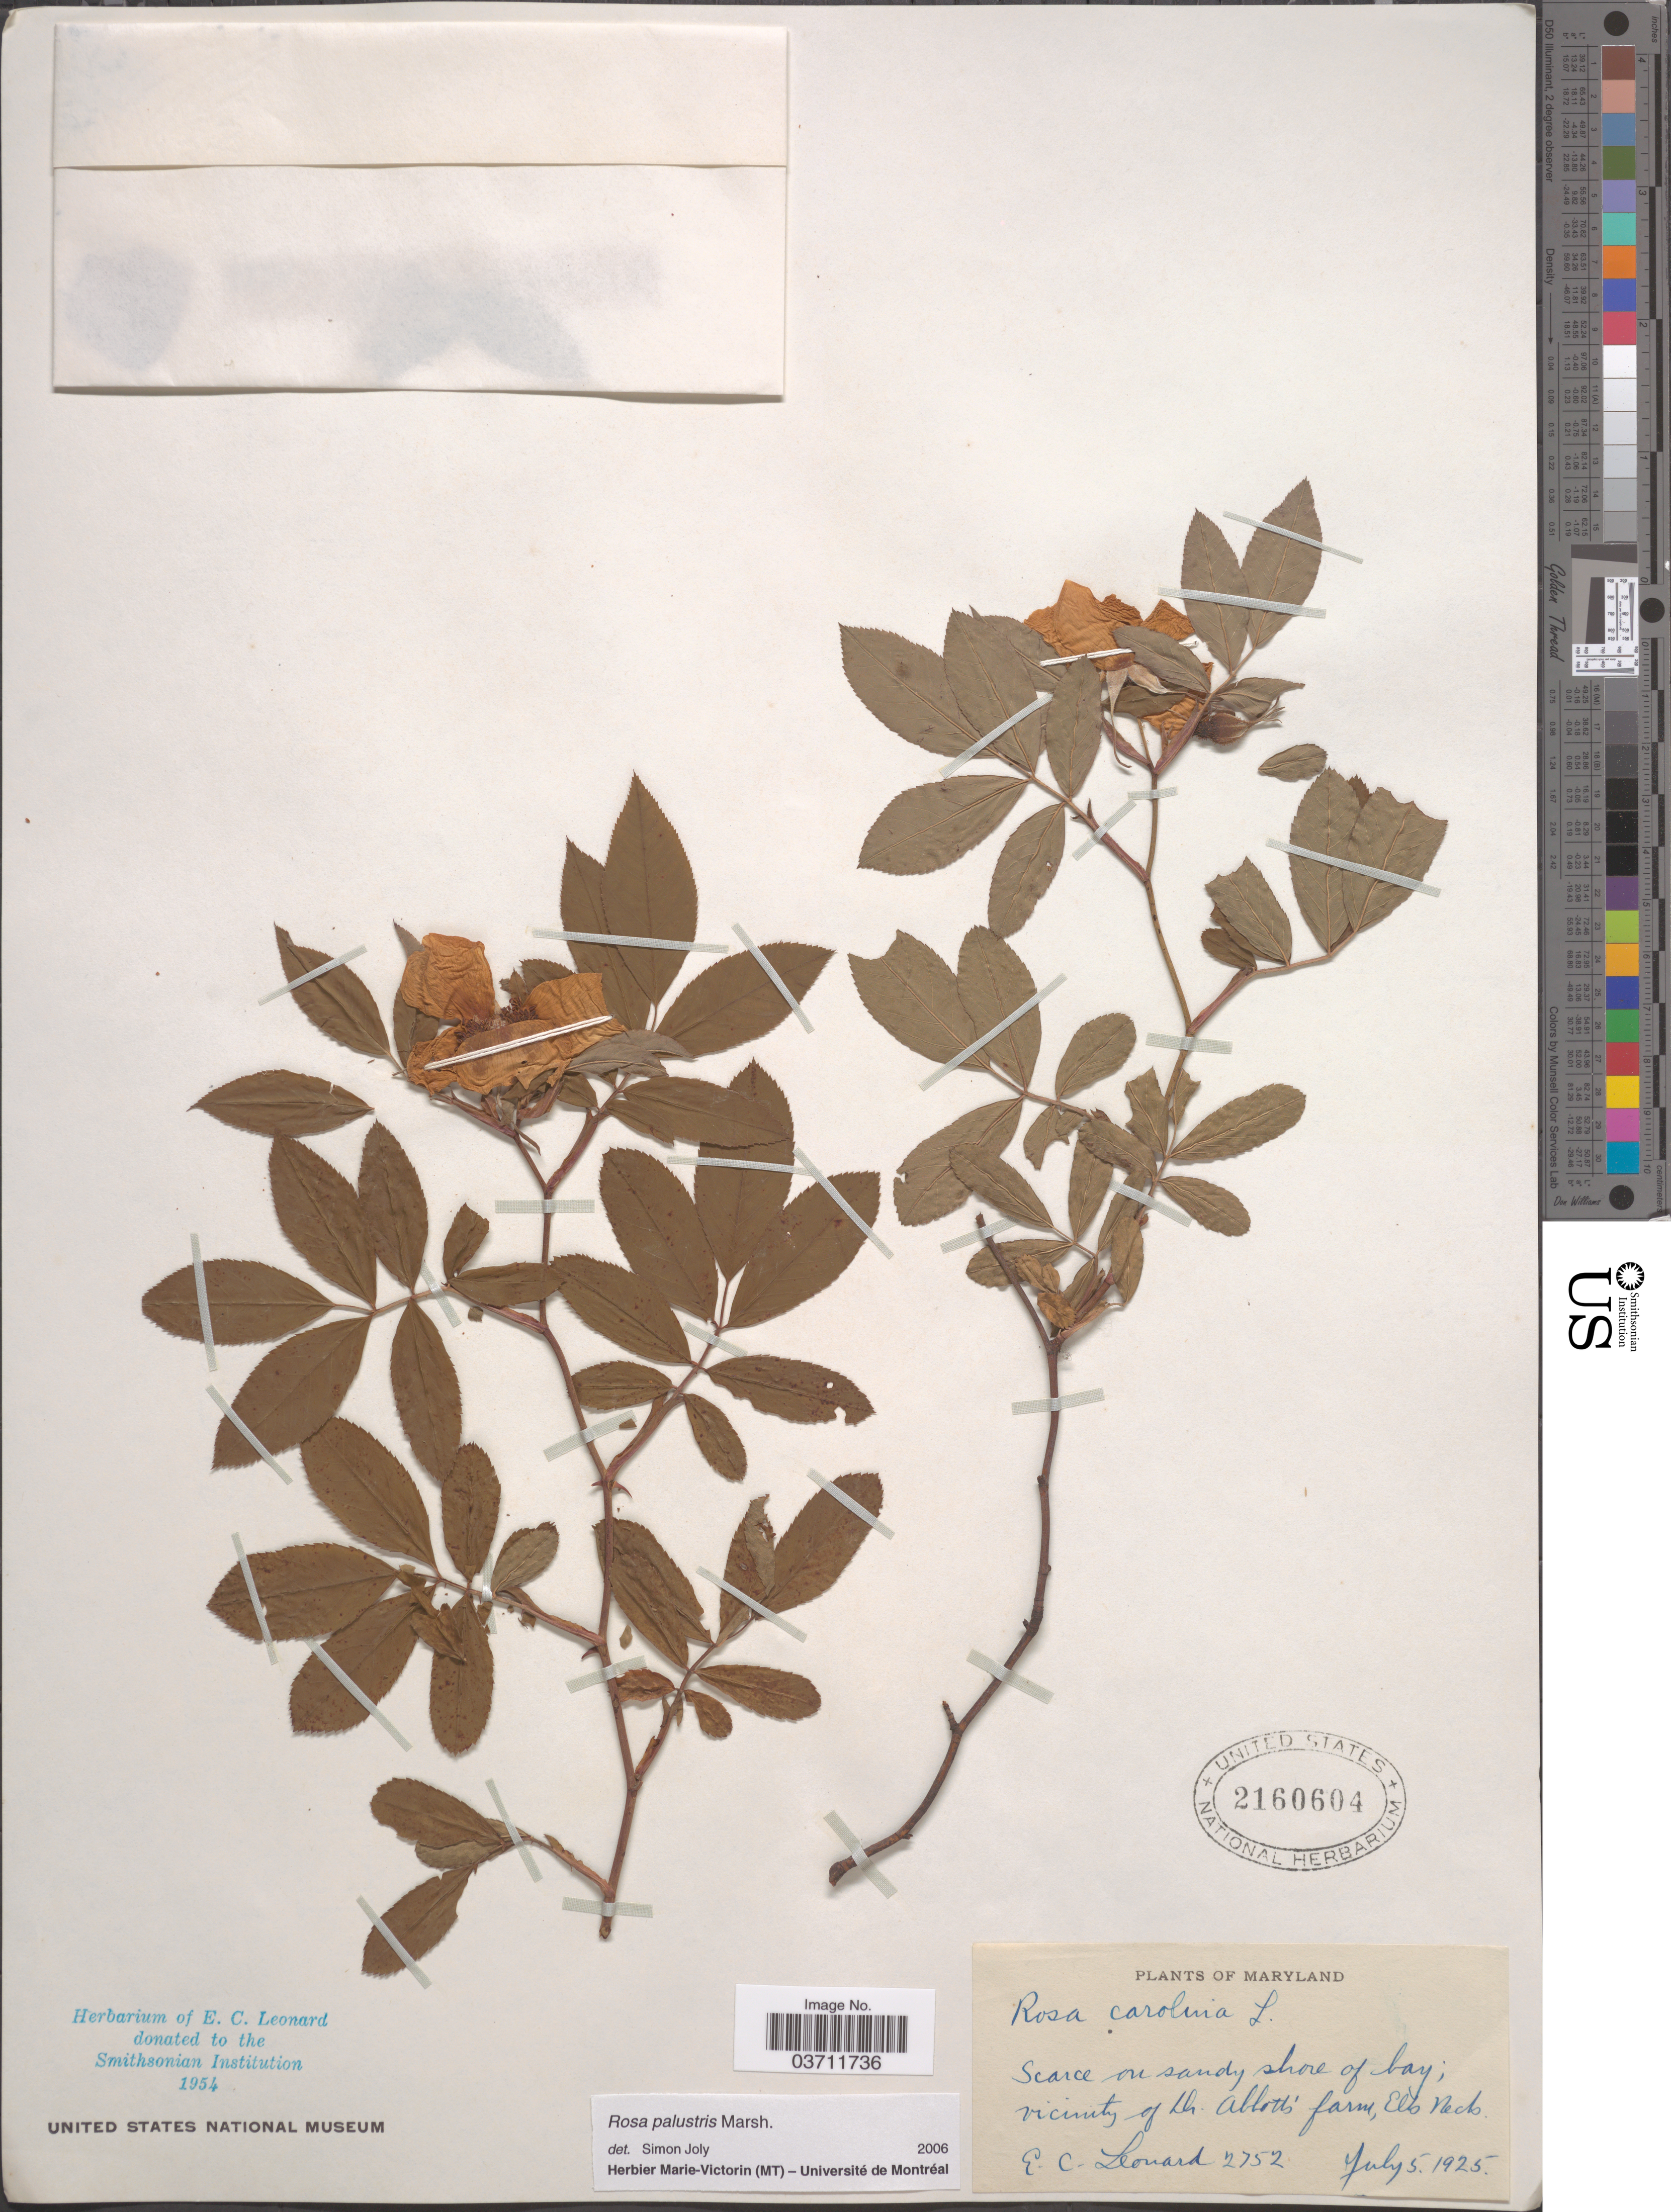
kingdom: Plantae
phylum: Tracheophyta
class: Magnoliopsida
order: Rosales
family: Rosaceae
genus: Rosa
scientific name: Rosa palustris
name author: Marshall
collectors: E. C. Leonard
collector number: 2752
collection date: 1925-07-05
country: United States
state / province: Maryland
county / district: Cecil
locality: Vicinity of Dr. Abbott's farm, Elk Neck.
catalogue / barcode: US 2160604